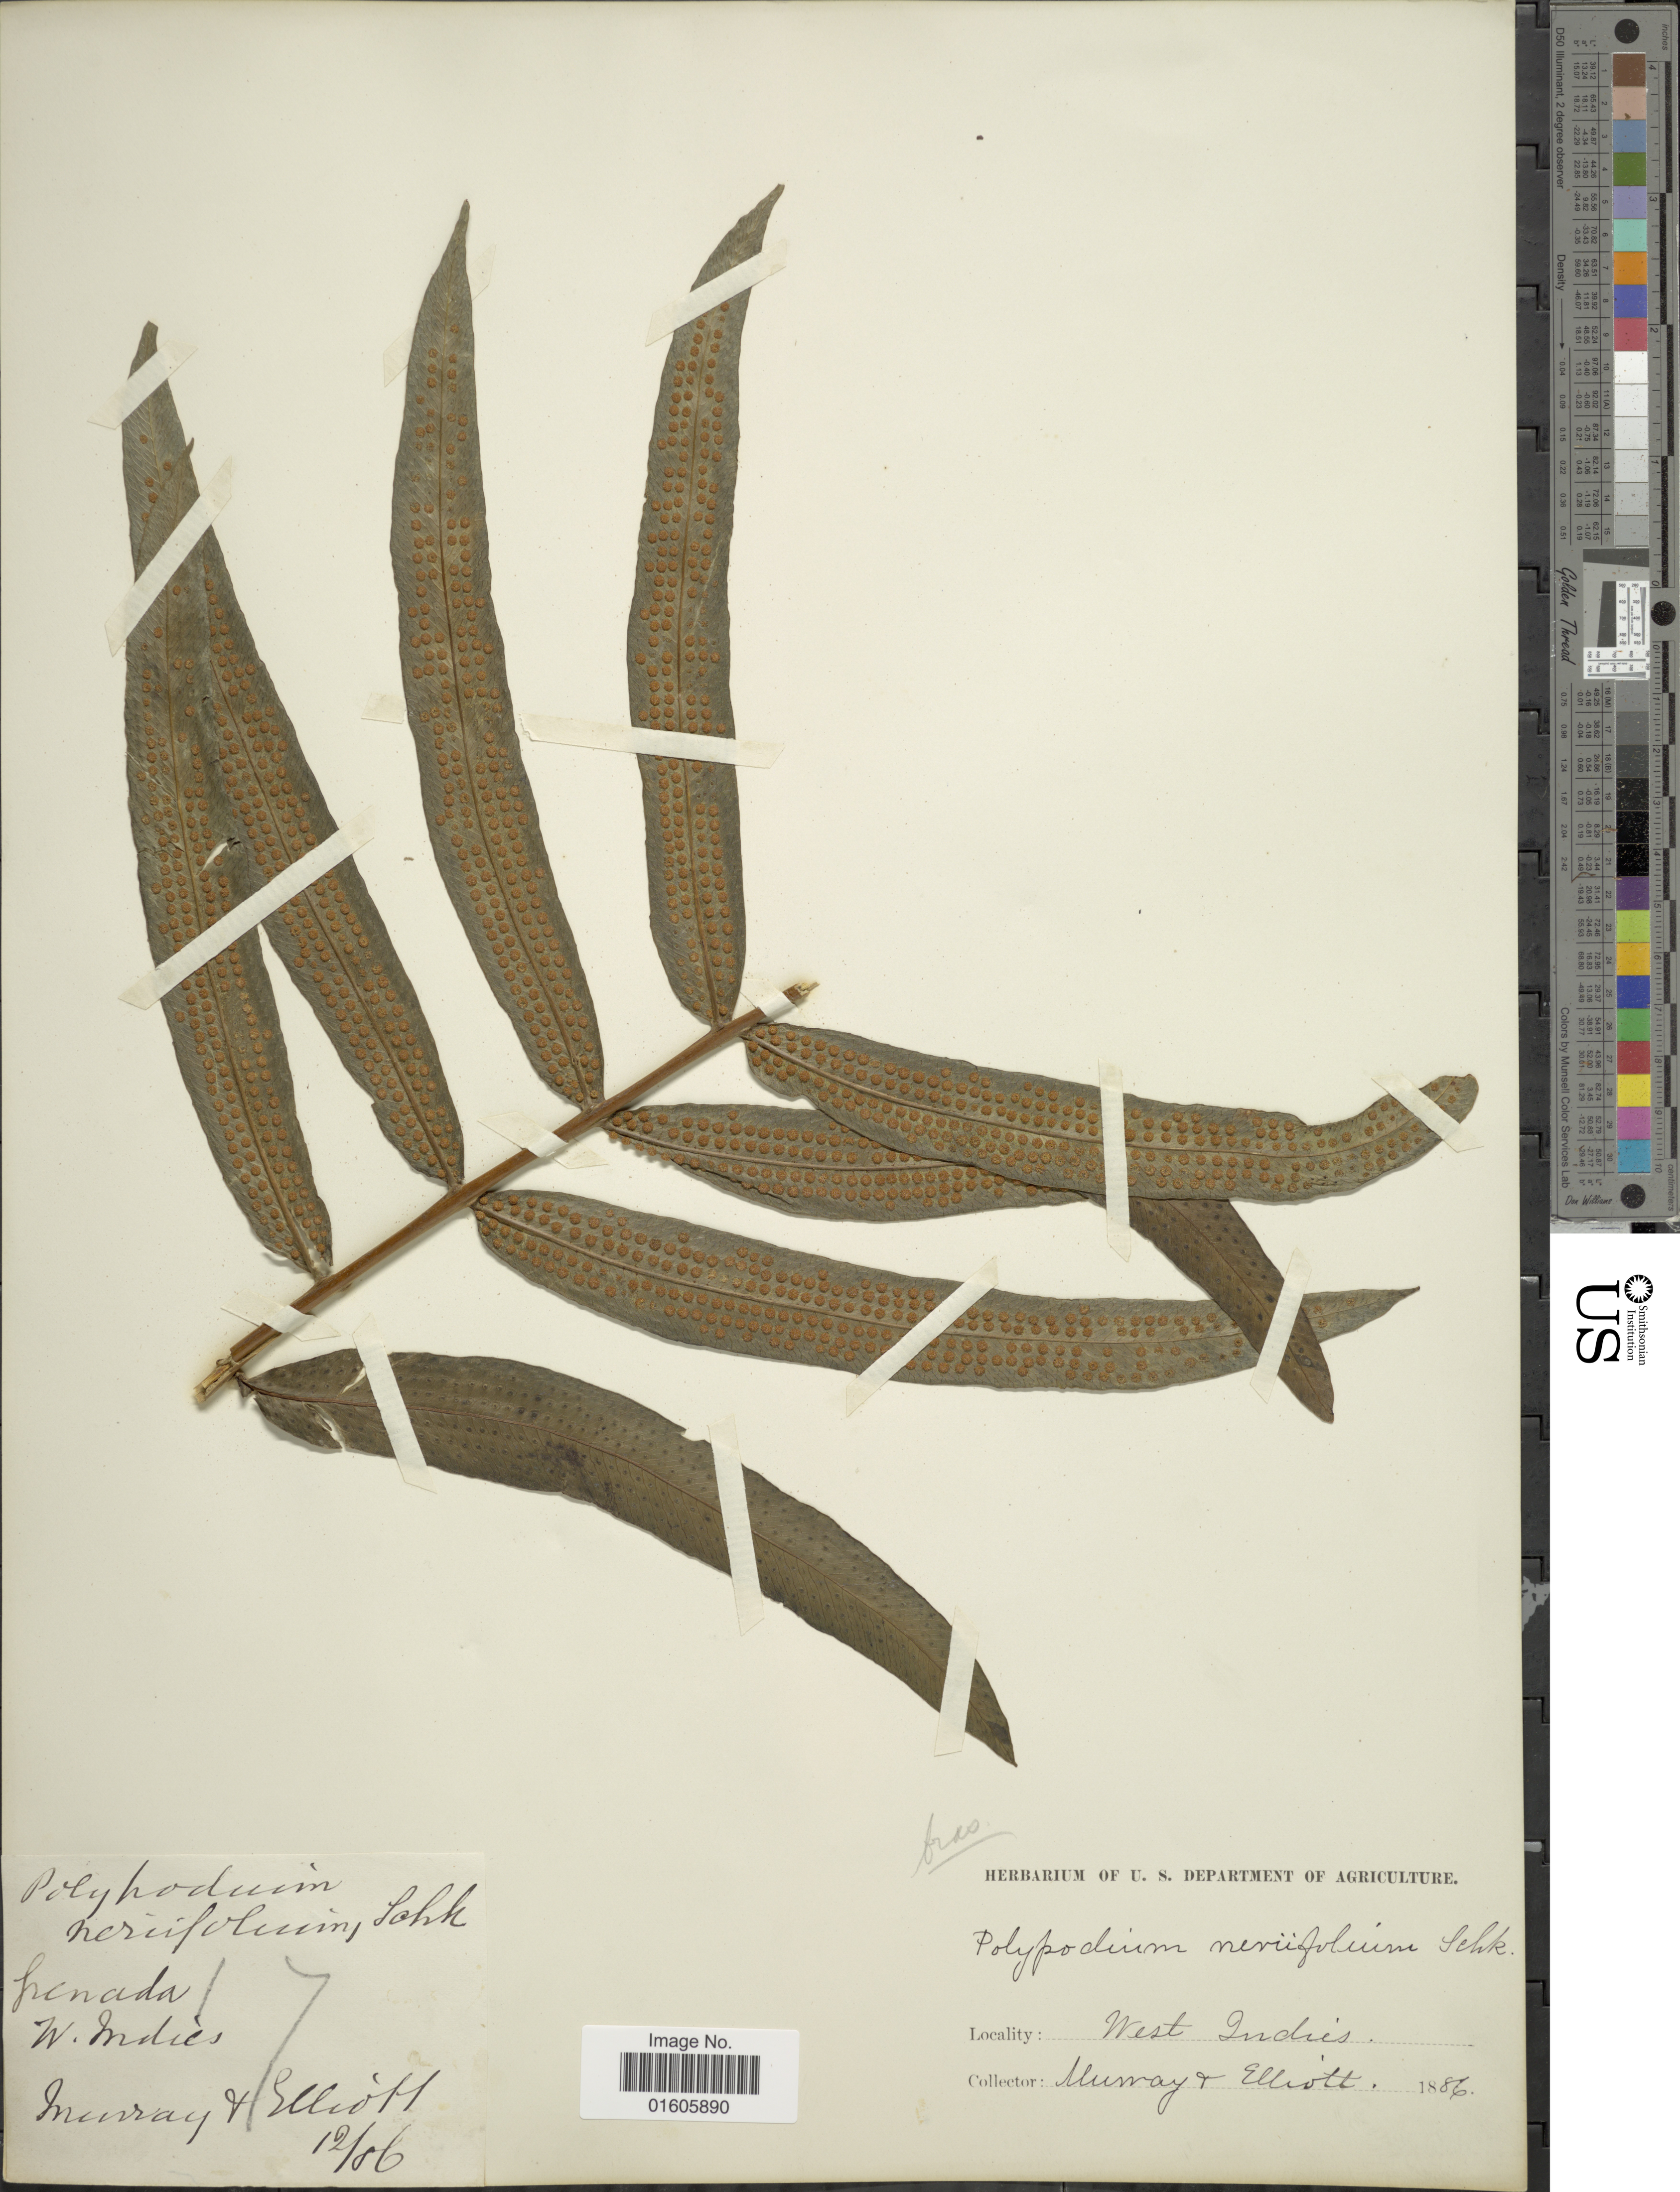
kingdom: Plantae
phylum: Tracheophyta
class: Polypodiopsida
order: Polypodiales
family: Polypodiaceae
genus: Serpocaulon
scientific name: Serpocaulon triseriale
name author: (Sw.) A.R. Sm.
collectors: Murray, -- & Elliot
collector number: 17?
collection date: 1886-12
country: Grenada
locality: West Indies.